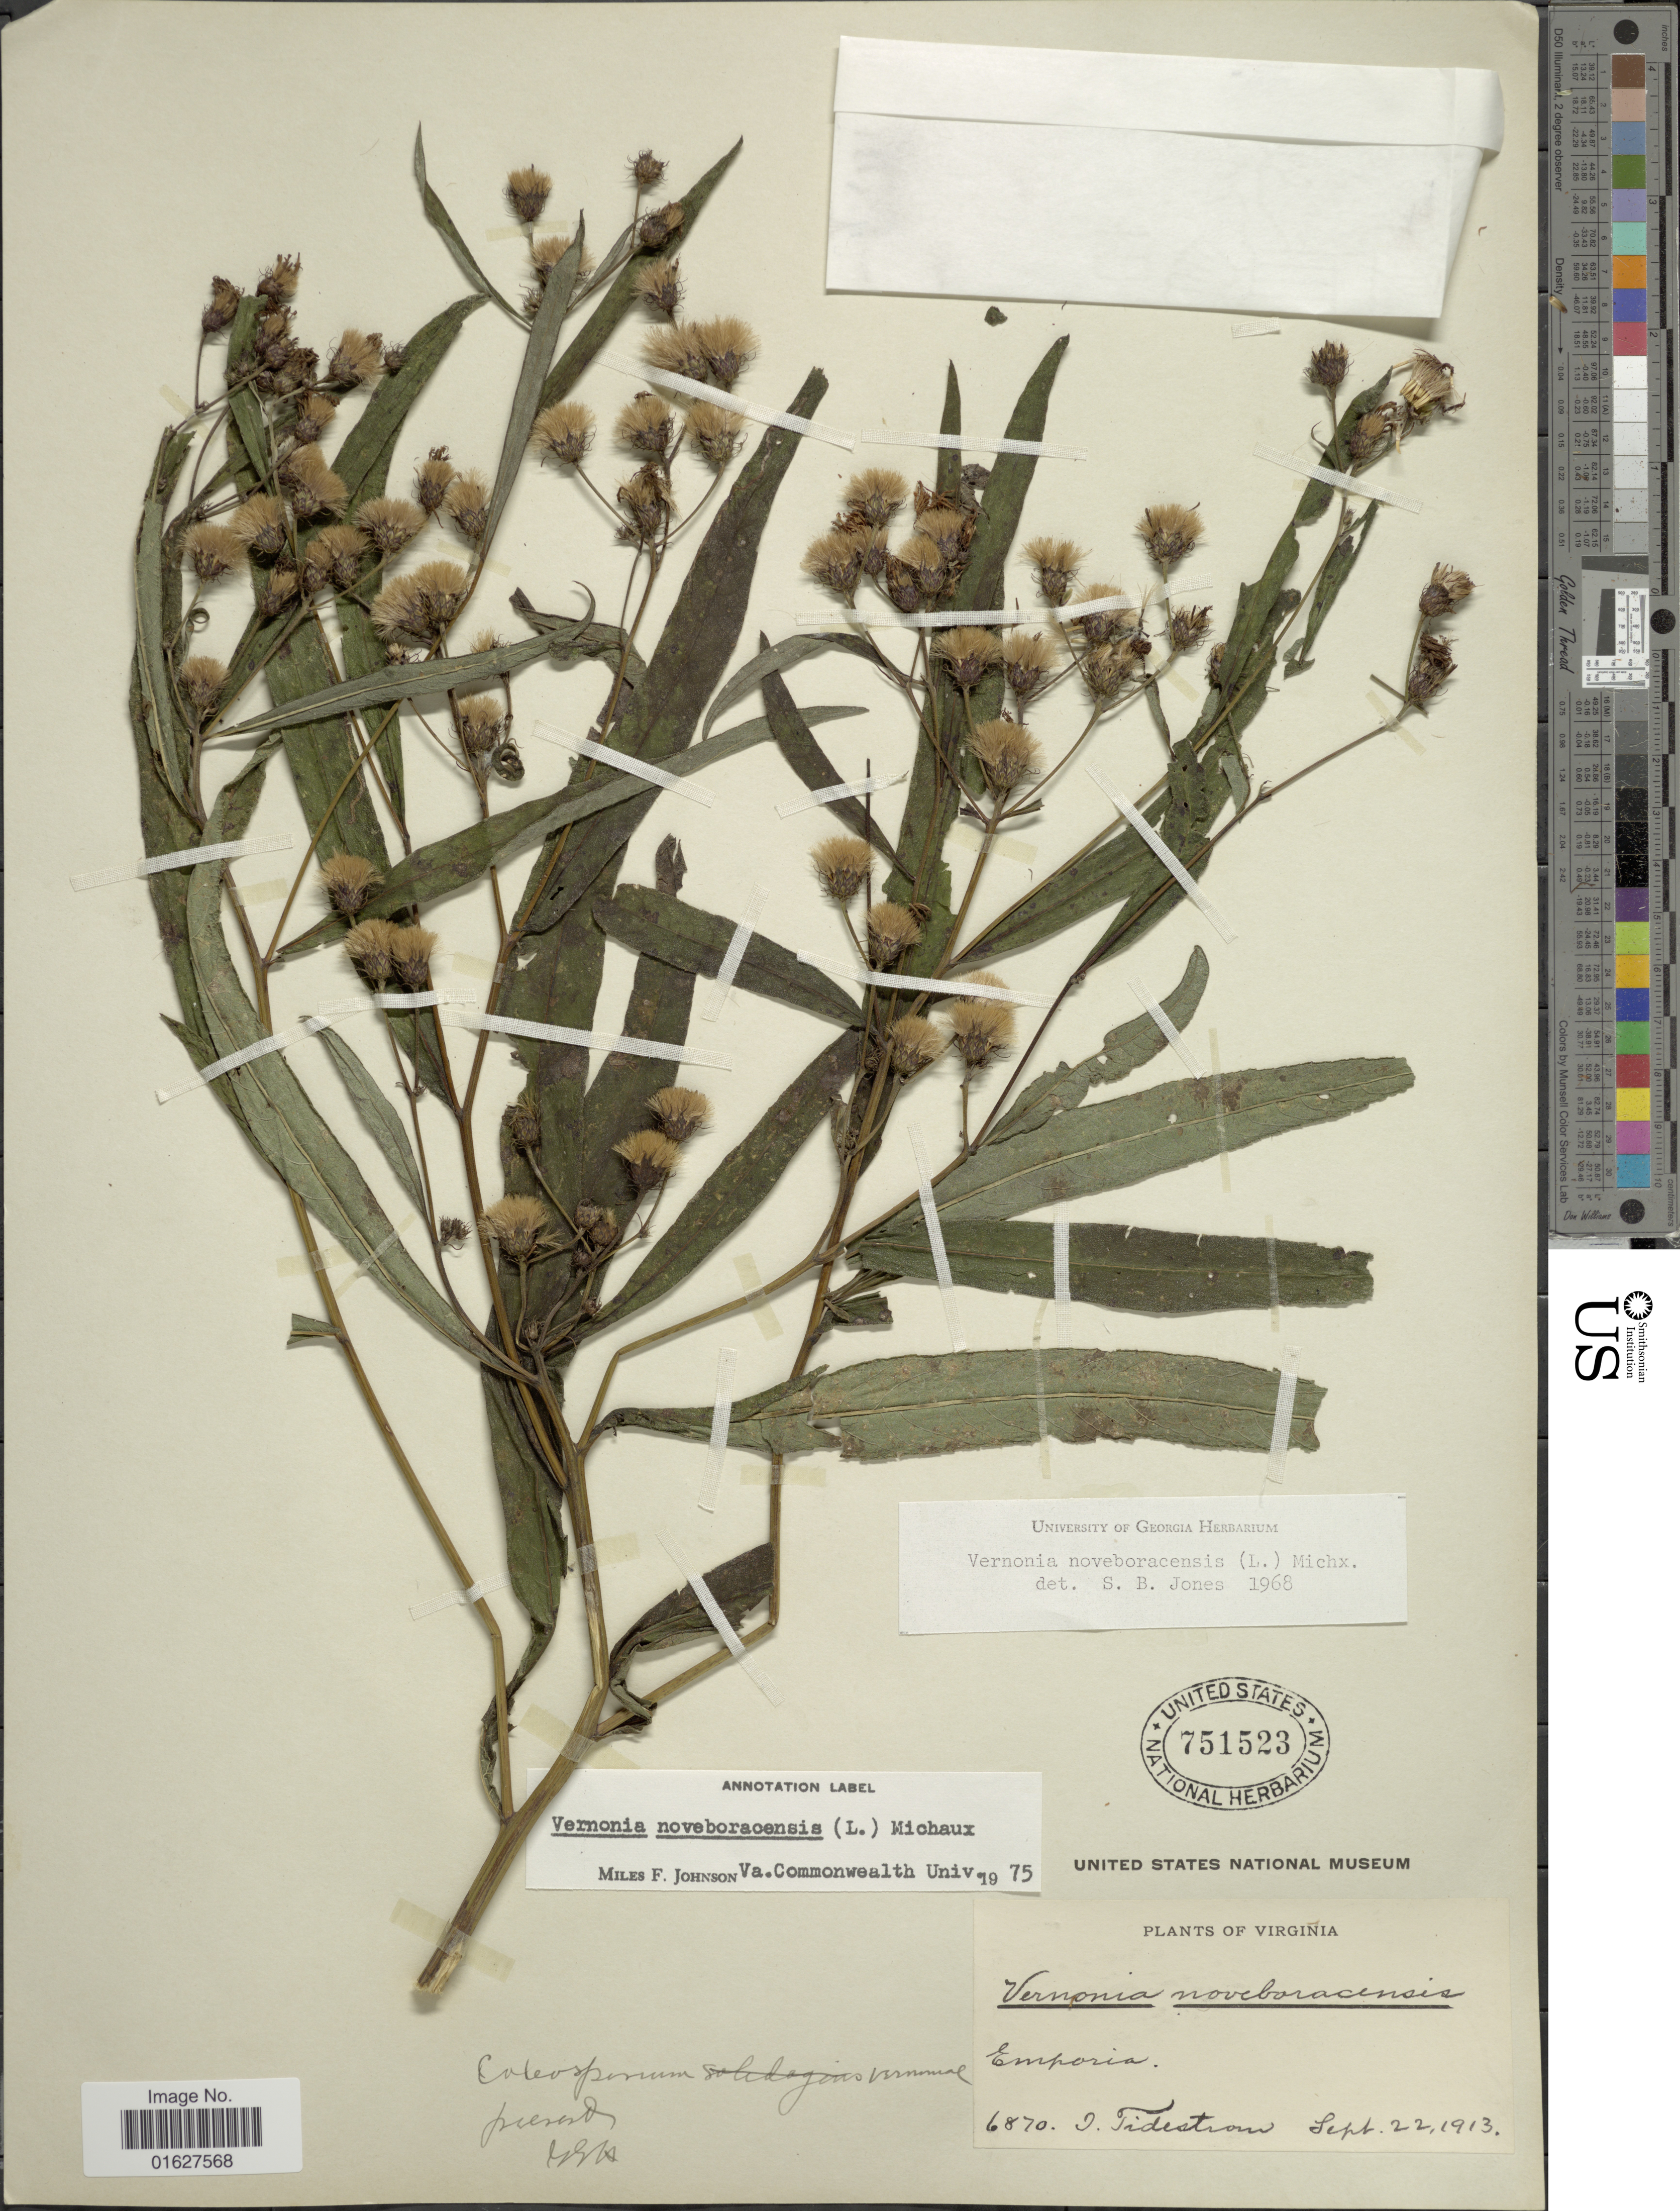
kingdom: Plantae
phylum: Tracheophyta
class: Magnoliopsida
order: Asterales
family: Asteraceae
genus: Vernonia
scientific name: Vernonia noveboracensis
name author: (L.) Michx.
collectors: J. Tidestrom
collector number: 6870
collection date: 1913-09-22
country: United States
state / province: Virginia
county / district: City of Emporia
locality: Virginia. Emporia.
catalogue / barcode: US 751523